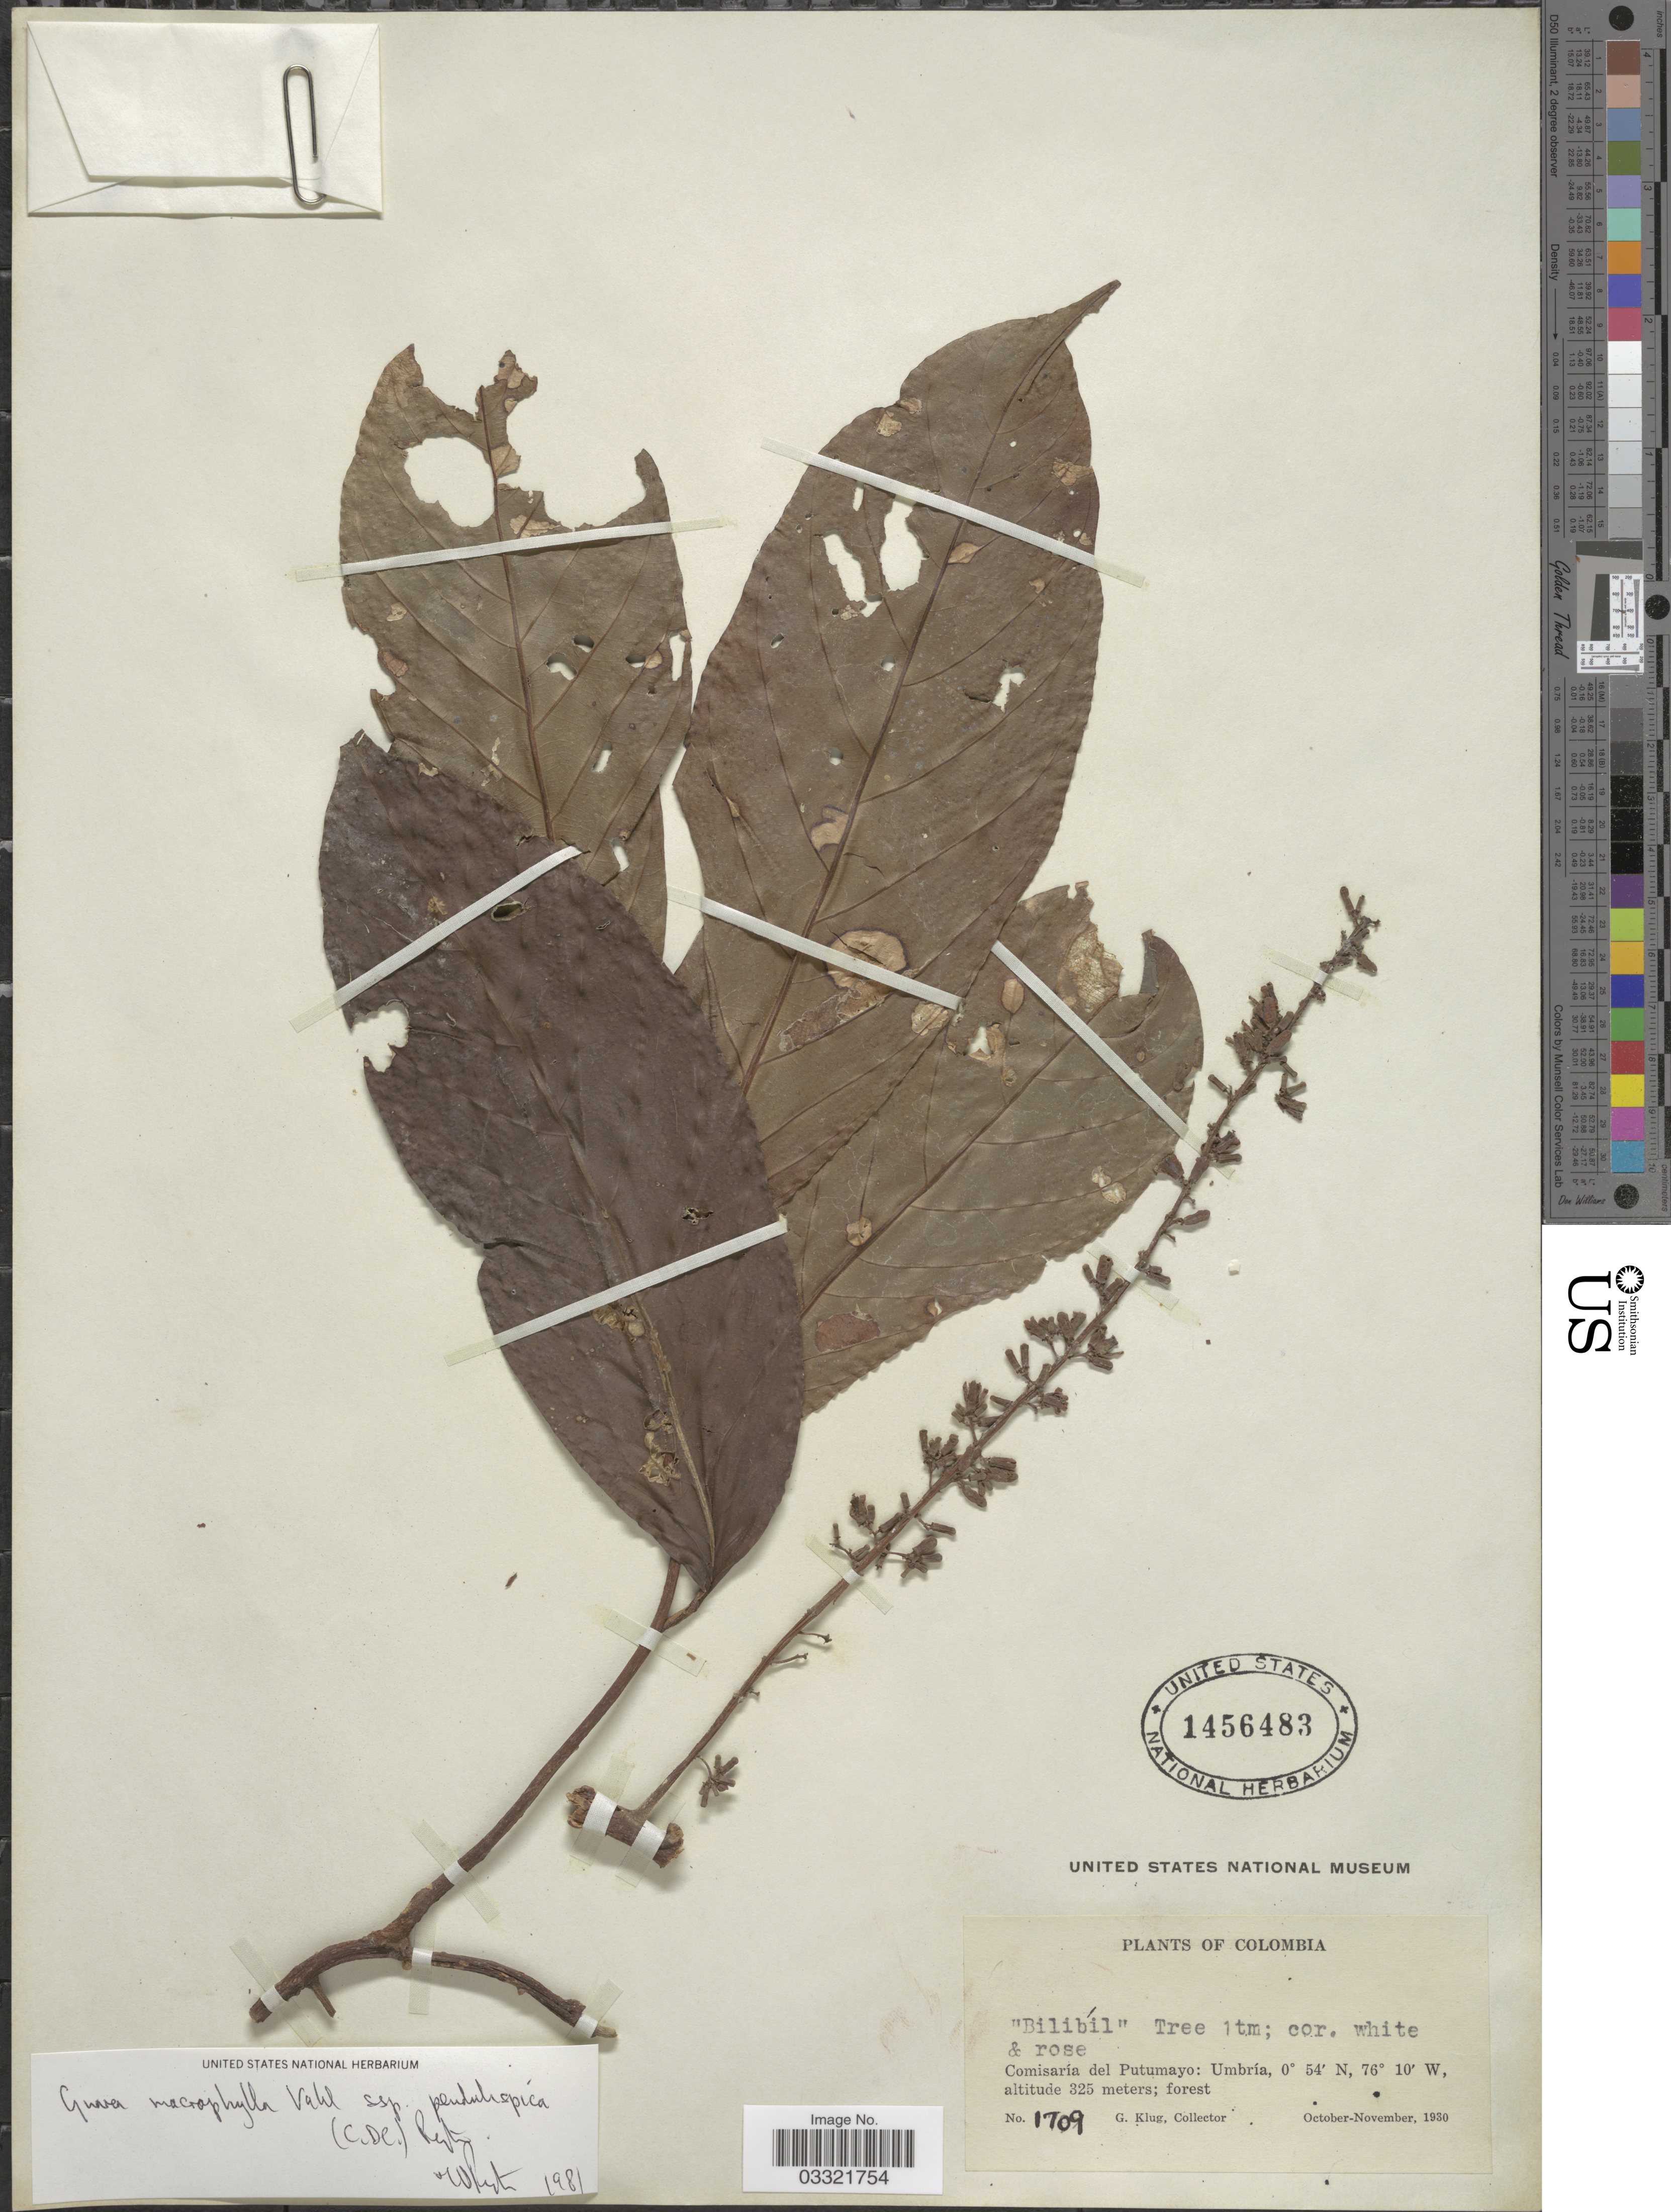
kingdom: Plantae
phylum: Tracheophyta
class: Magnoliopsida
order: Sapindales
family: Meliaceae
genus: Guarea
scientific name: Guarea macrophylla subsp. pendulispica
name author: (C. DC.) T.D. Penn.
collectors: G. Klug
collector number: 1709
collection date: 1930-10/1930-11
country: Colombia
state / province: Putumayo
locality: Comisaría del Putumayo: Umbría.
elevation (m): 325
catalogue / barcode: US 1456483